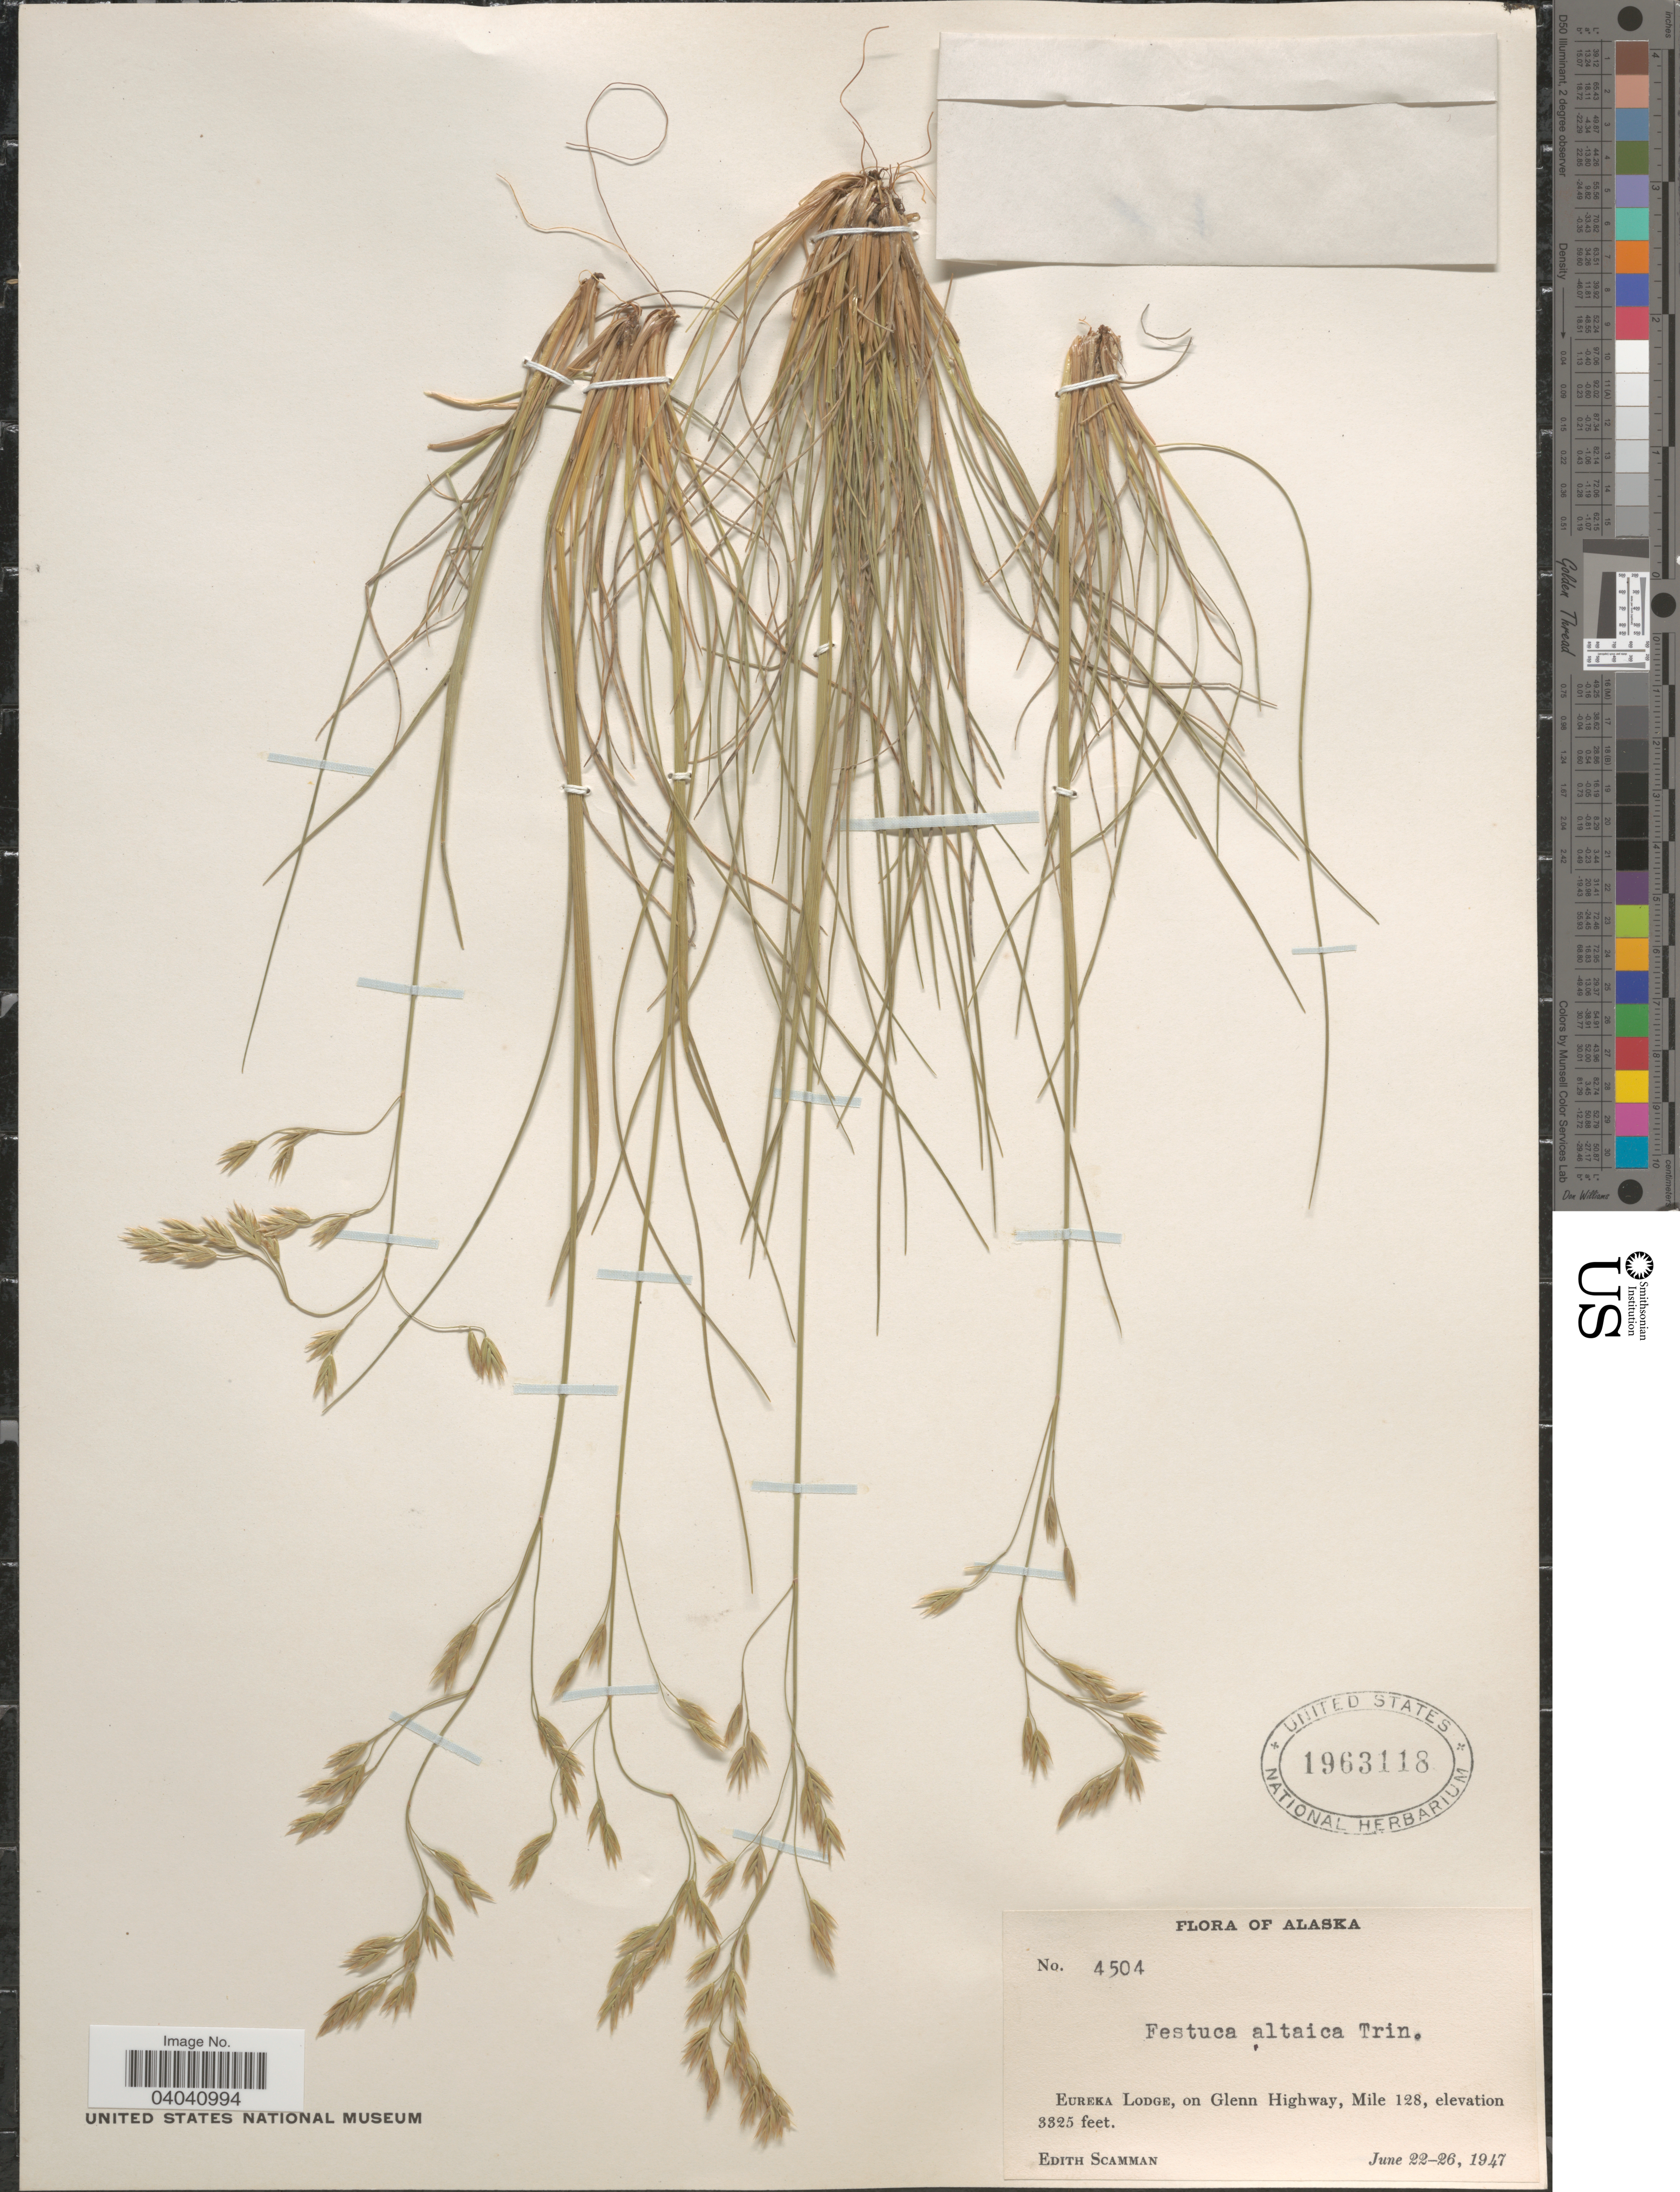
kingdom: Plantae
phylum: Tracheophyta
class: Liliopsida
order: Poales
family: Poaceae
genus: Festuca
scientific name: Festuca altaica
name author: Trin.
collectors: E. Scamman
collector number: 4504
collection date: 1947-06-22/1947-06-26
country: United States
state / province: Alaska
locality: Eureka Lodge, on Glenn Highway, Mile 128.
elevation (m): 1013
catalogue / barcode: US 1963118